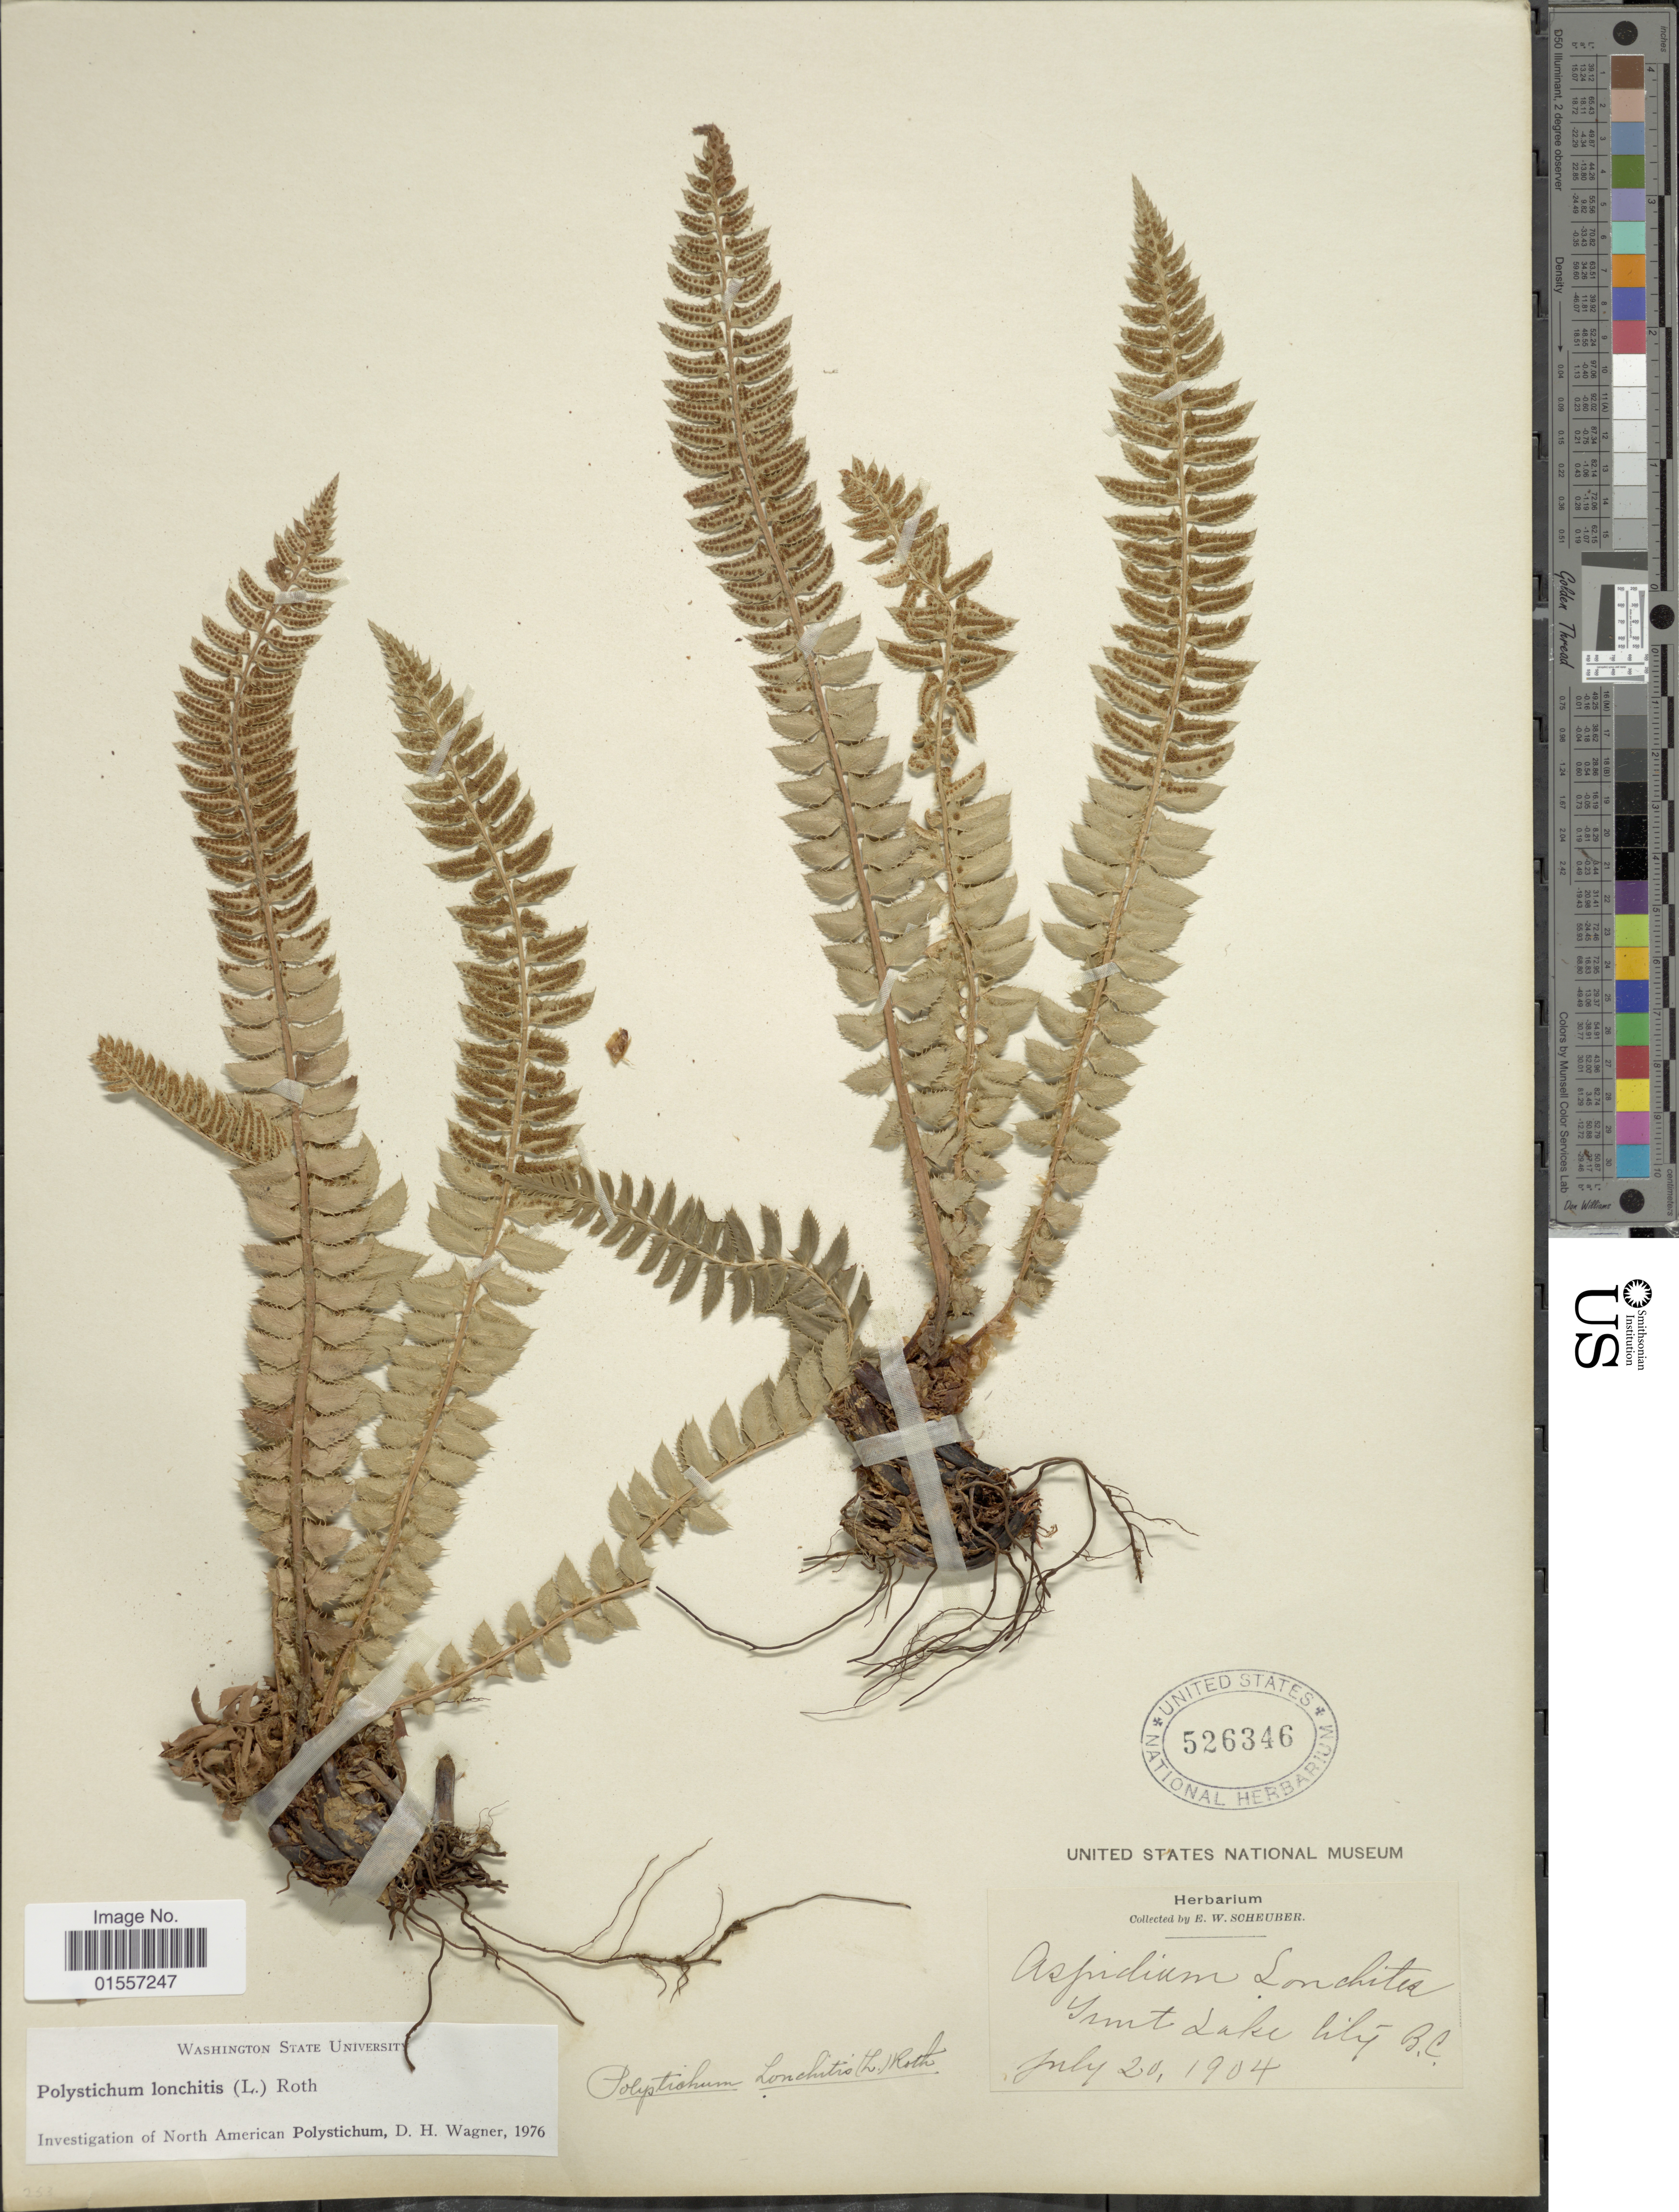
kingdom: Plantae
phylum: Tracheophyta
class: Polypodiopsida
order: Polypodiales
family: Dryopteridaceae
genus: Polystichum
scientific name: Polystichum lonchitis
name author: (Roth) L.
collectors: E. Scheuber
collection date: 1904-07-20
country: Canada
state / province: British Columbia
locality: Trout Lake City.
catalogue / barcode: US 526346